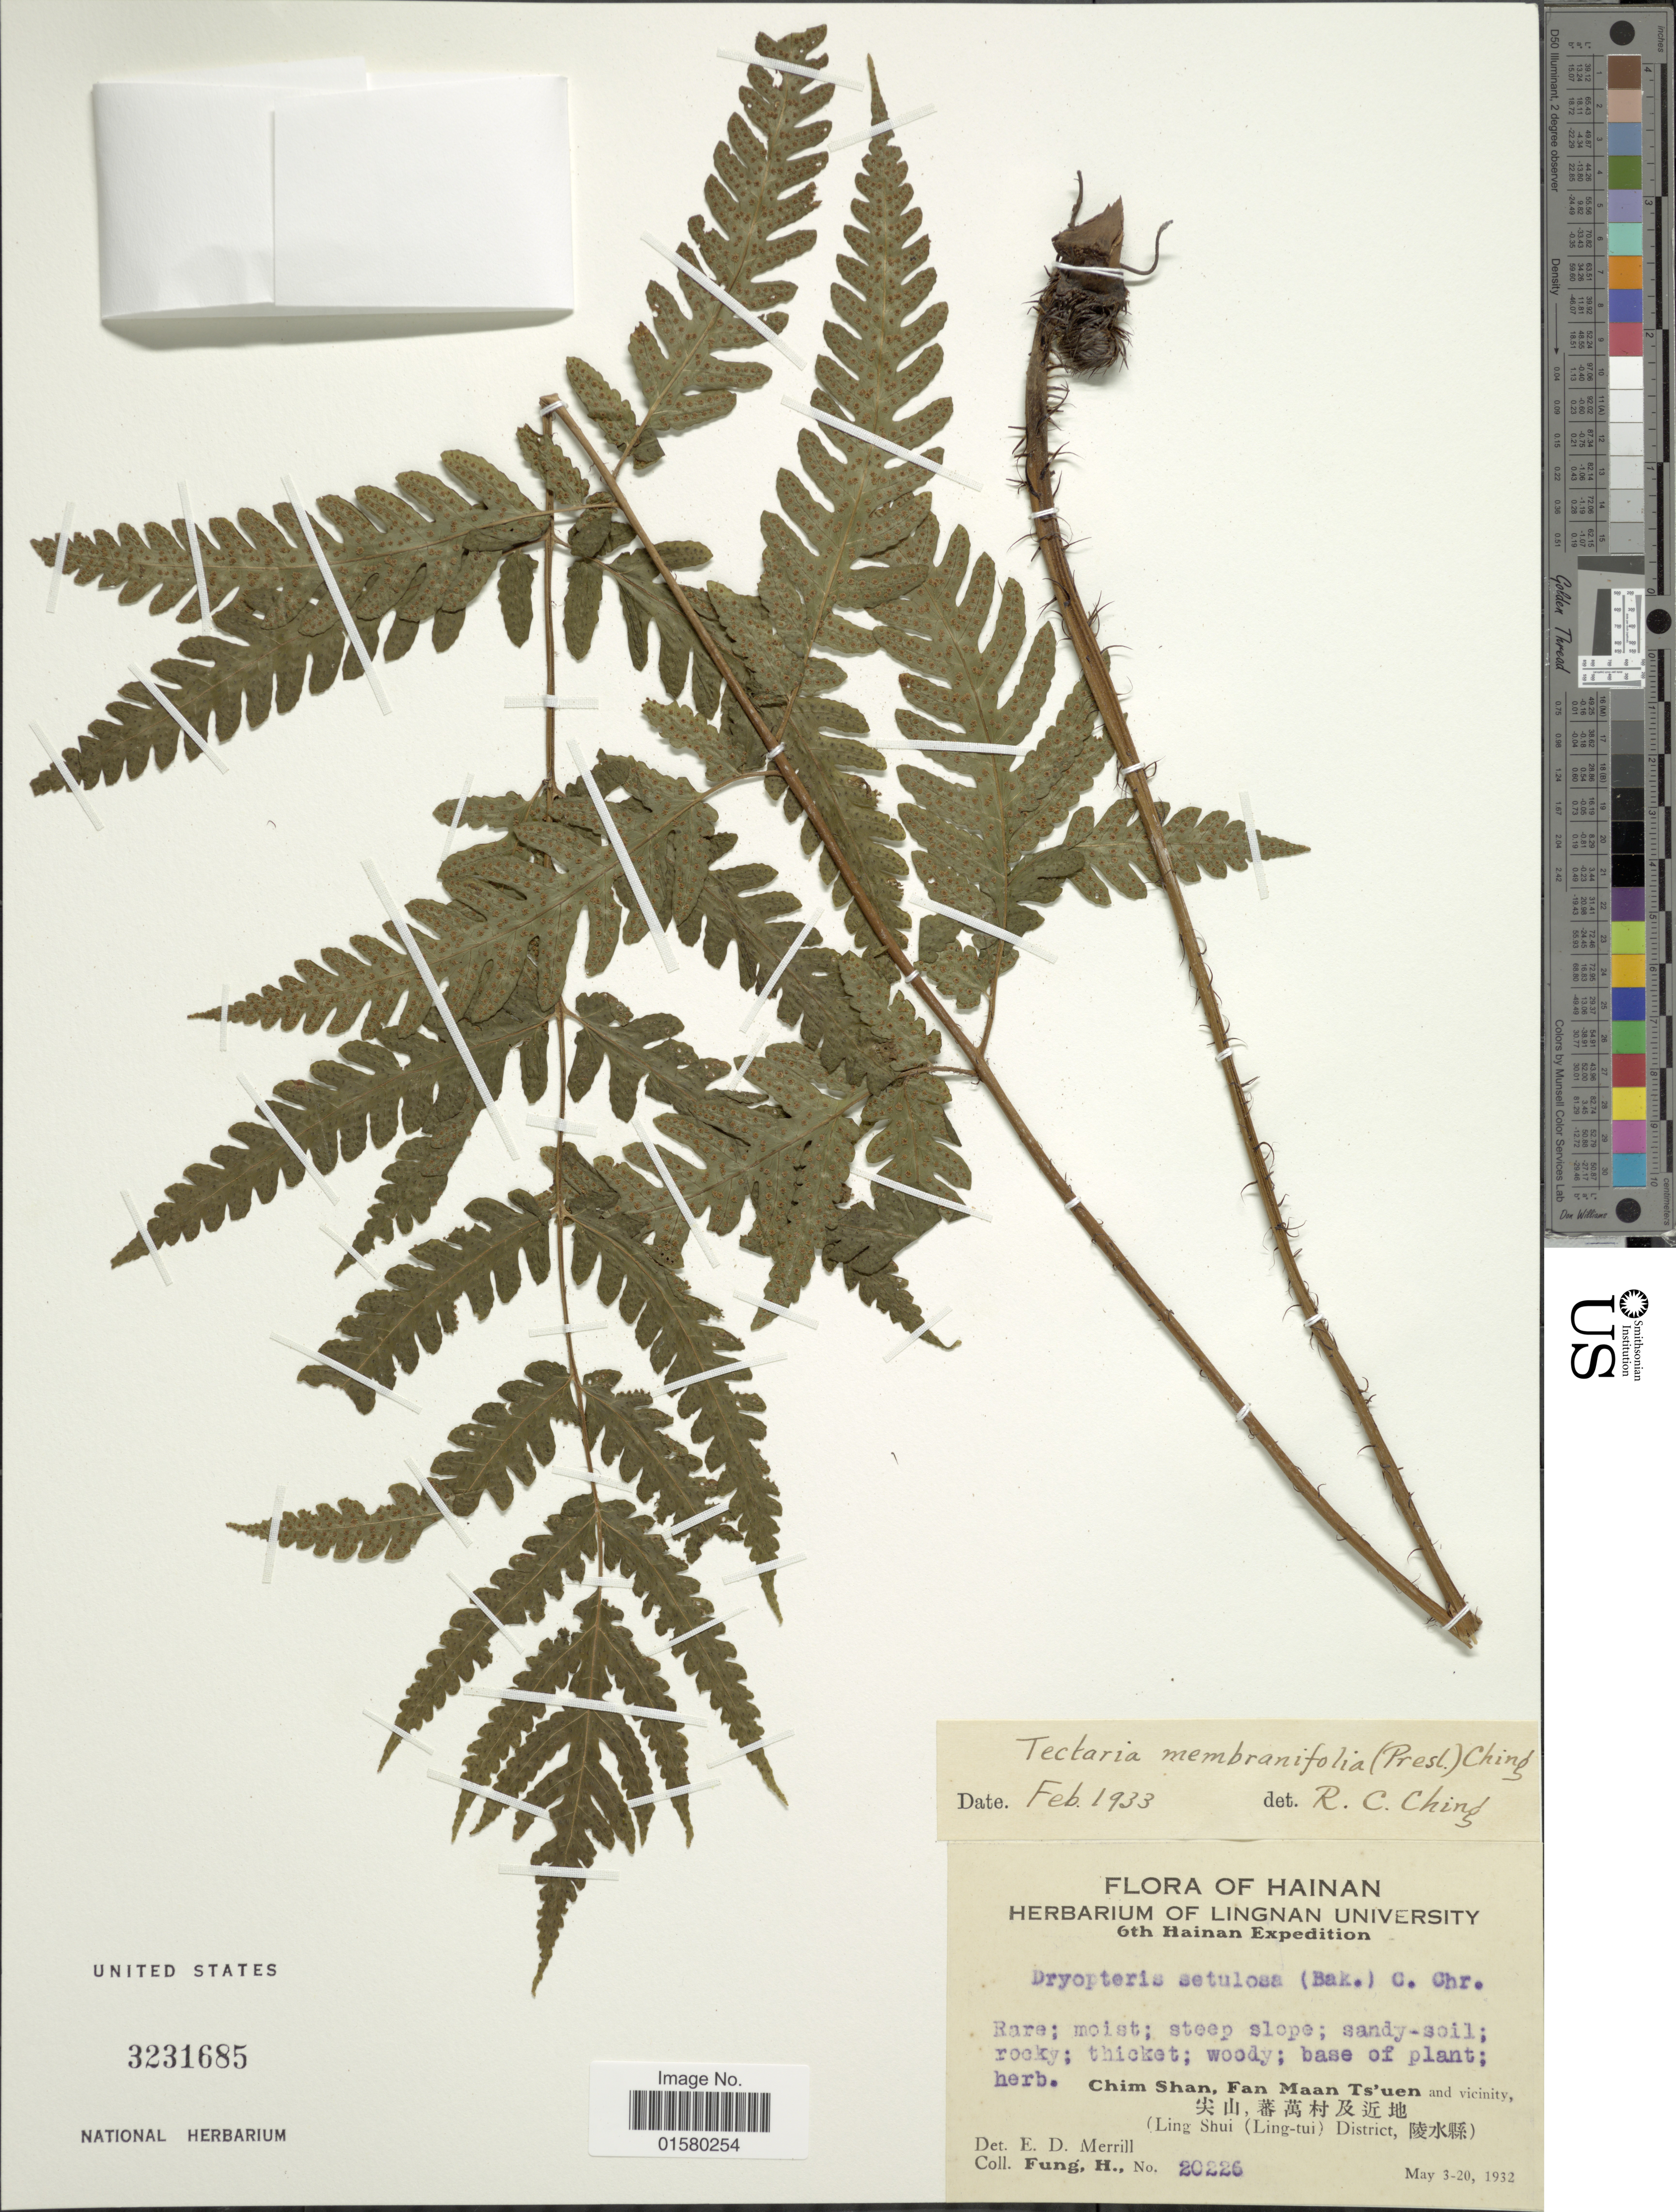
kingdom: Plantae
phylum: Tracheophyta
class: Polypodiopsida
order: Polypodiales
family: Tectariaceae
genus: Tectaria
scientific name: Tectaria fuscipes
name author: (Wall.) C. Chr.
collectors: H. Fung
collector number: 20226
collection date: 1932-05-03/1932-05-20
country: China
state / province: Hainan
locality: Chim Shan, Fan Maan Ts'uen and vicinity, Ling Shui (Ling-tui) District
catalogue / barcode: US 3231685